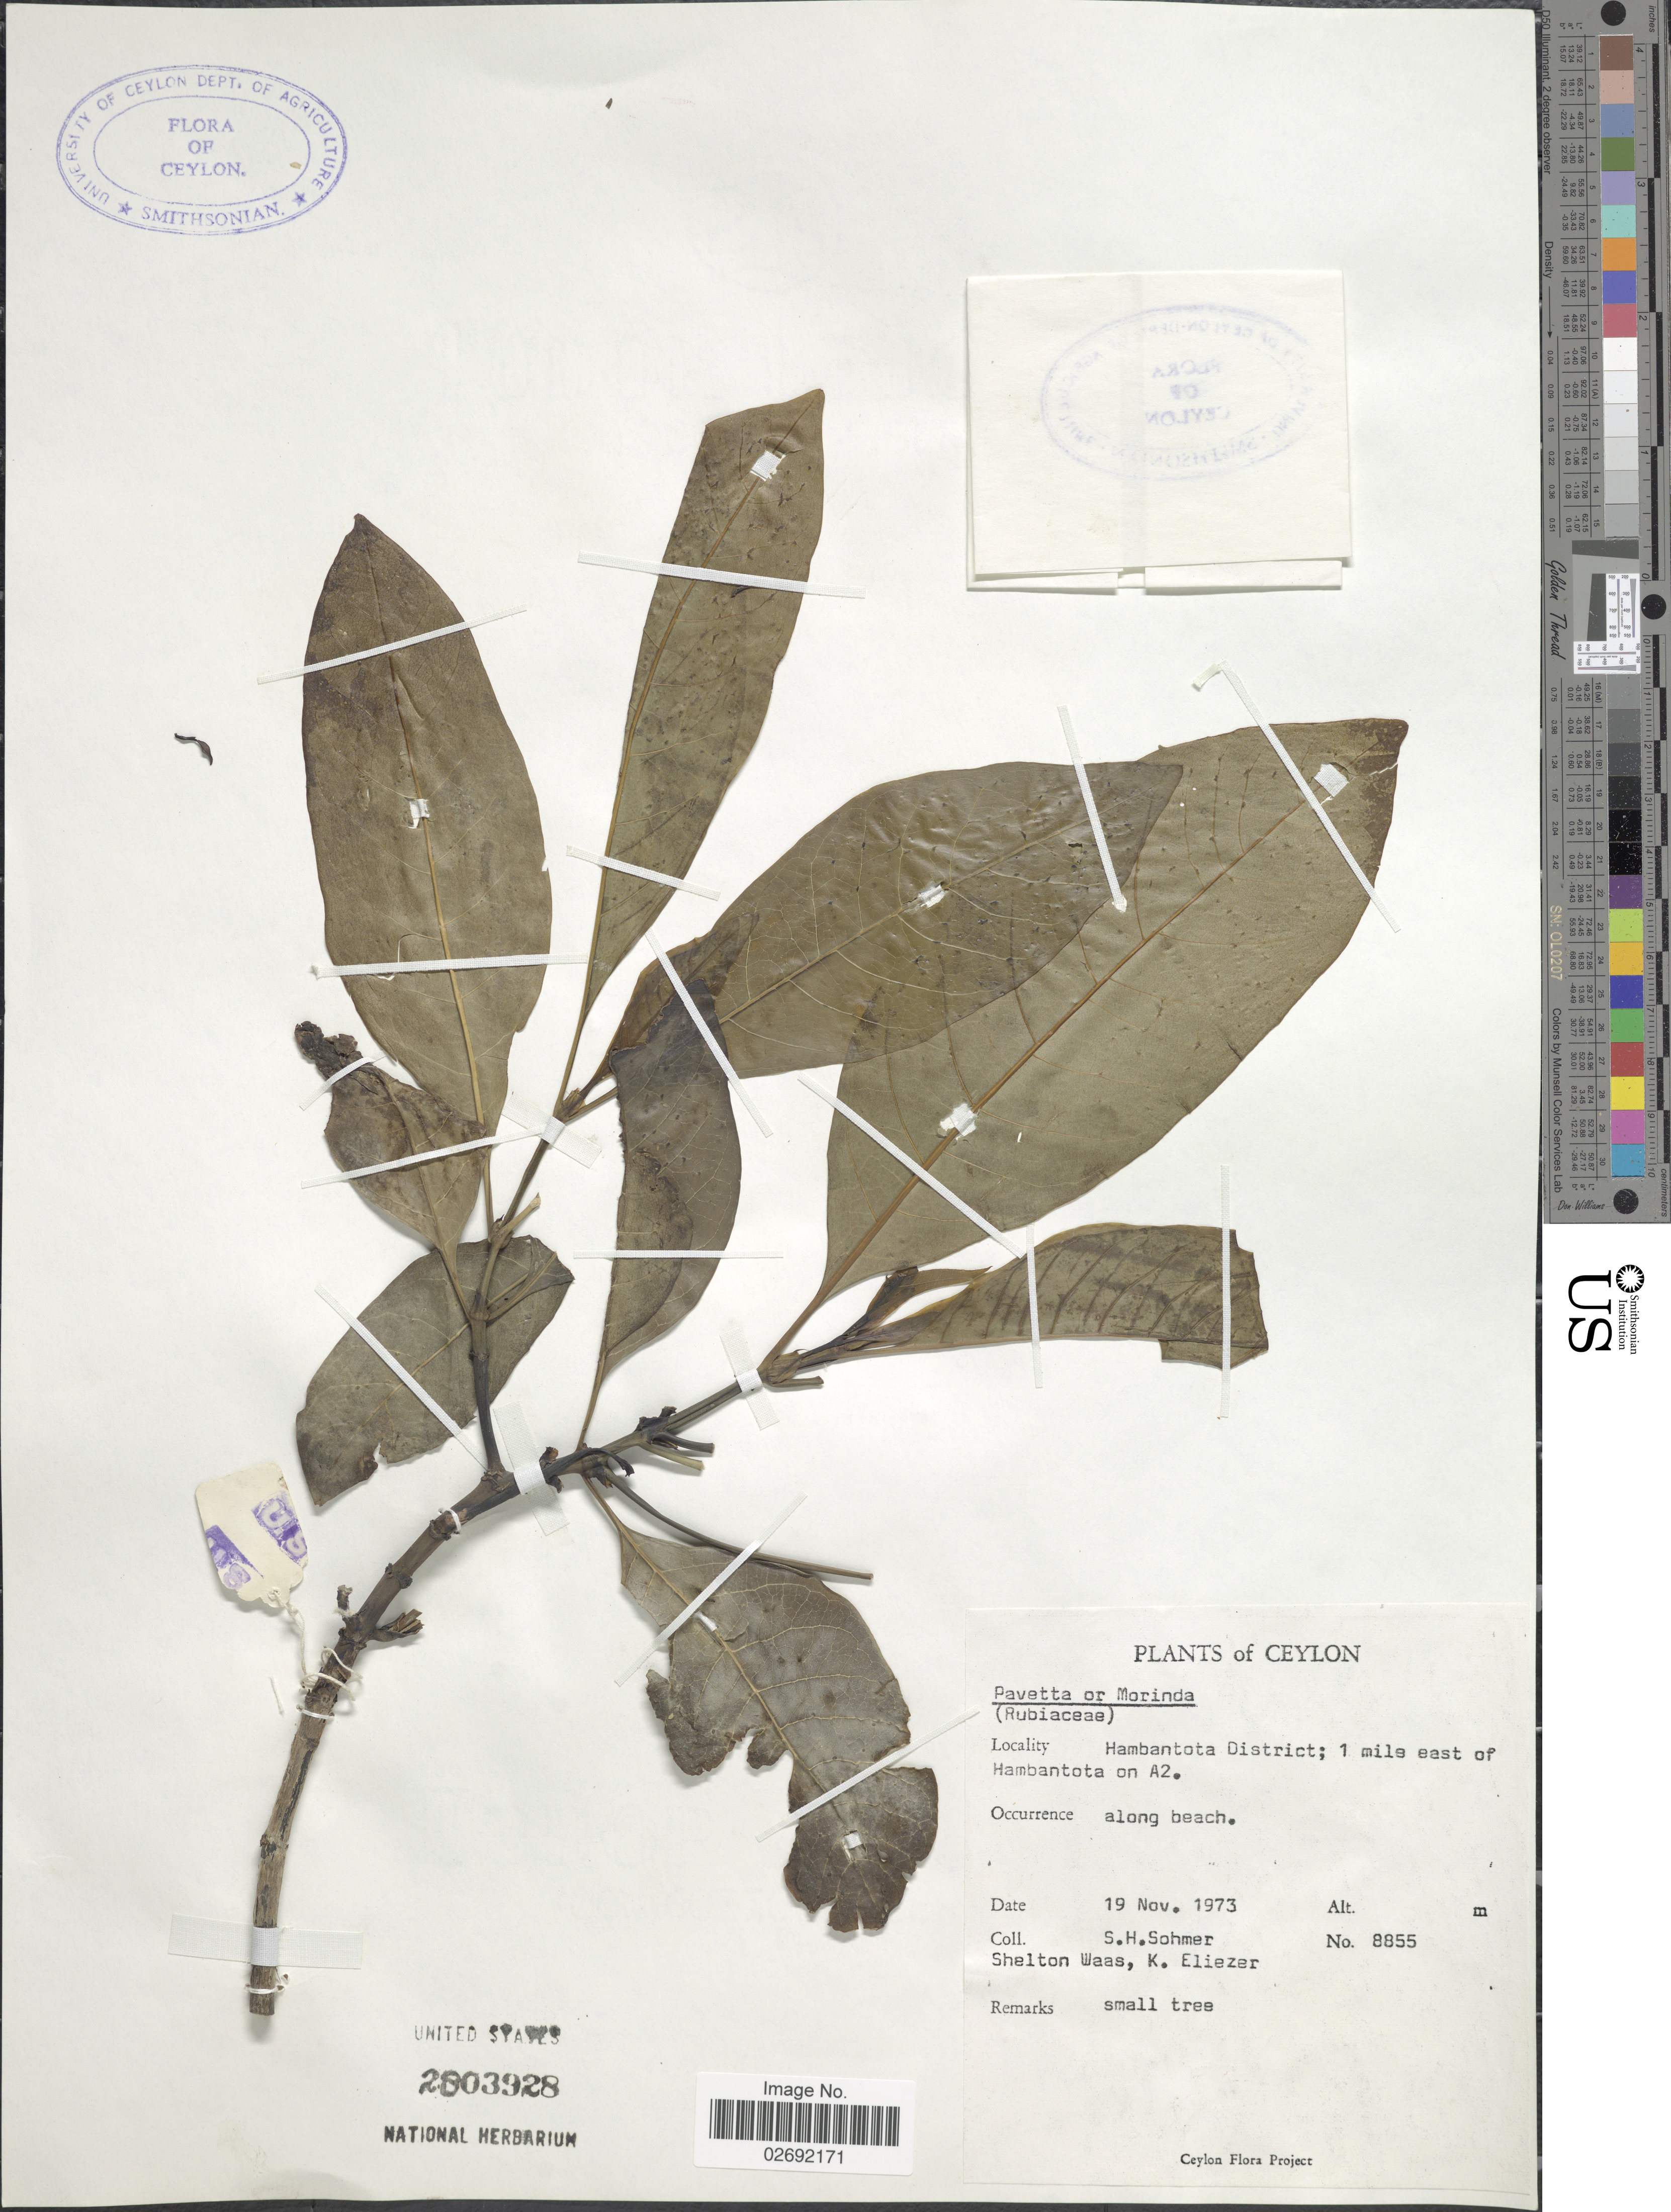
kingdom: Plantae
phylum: Tracheophyta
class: Magnoliopsida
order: Gentianales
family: Rubiaceae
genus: Morinda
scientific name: Morinda sp.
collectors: S. H. Sohmer, S. Waas & K. Eliezer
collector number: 8855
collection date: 1973-11-19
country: Sri Lanka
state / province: Southern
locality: Ceylon, Hambantota District; 1 mile east of Hambantota on A2, along beach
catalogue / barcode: US 2803928